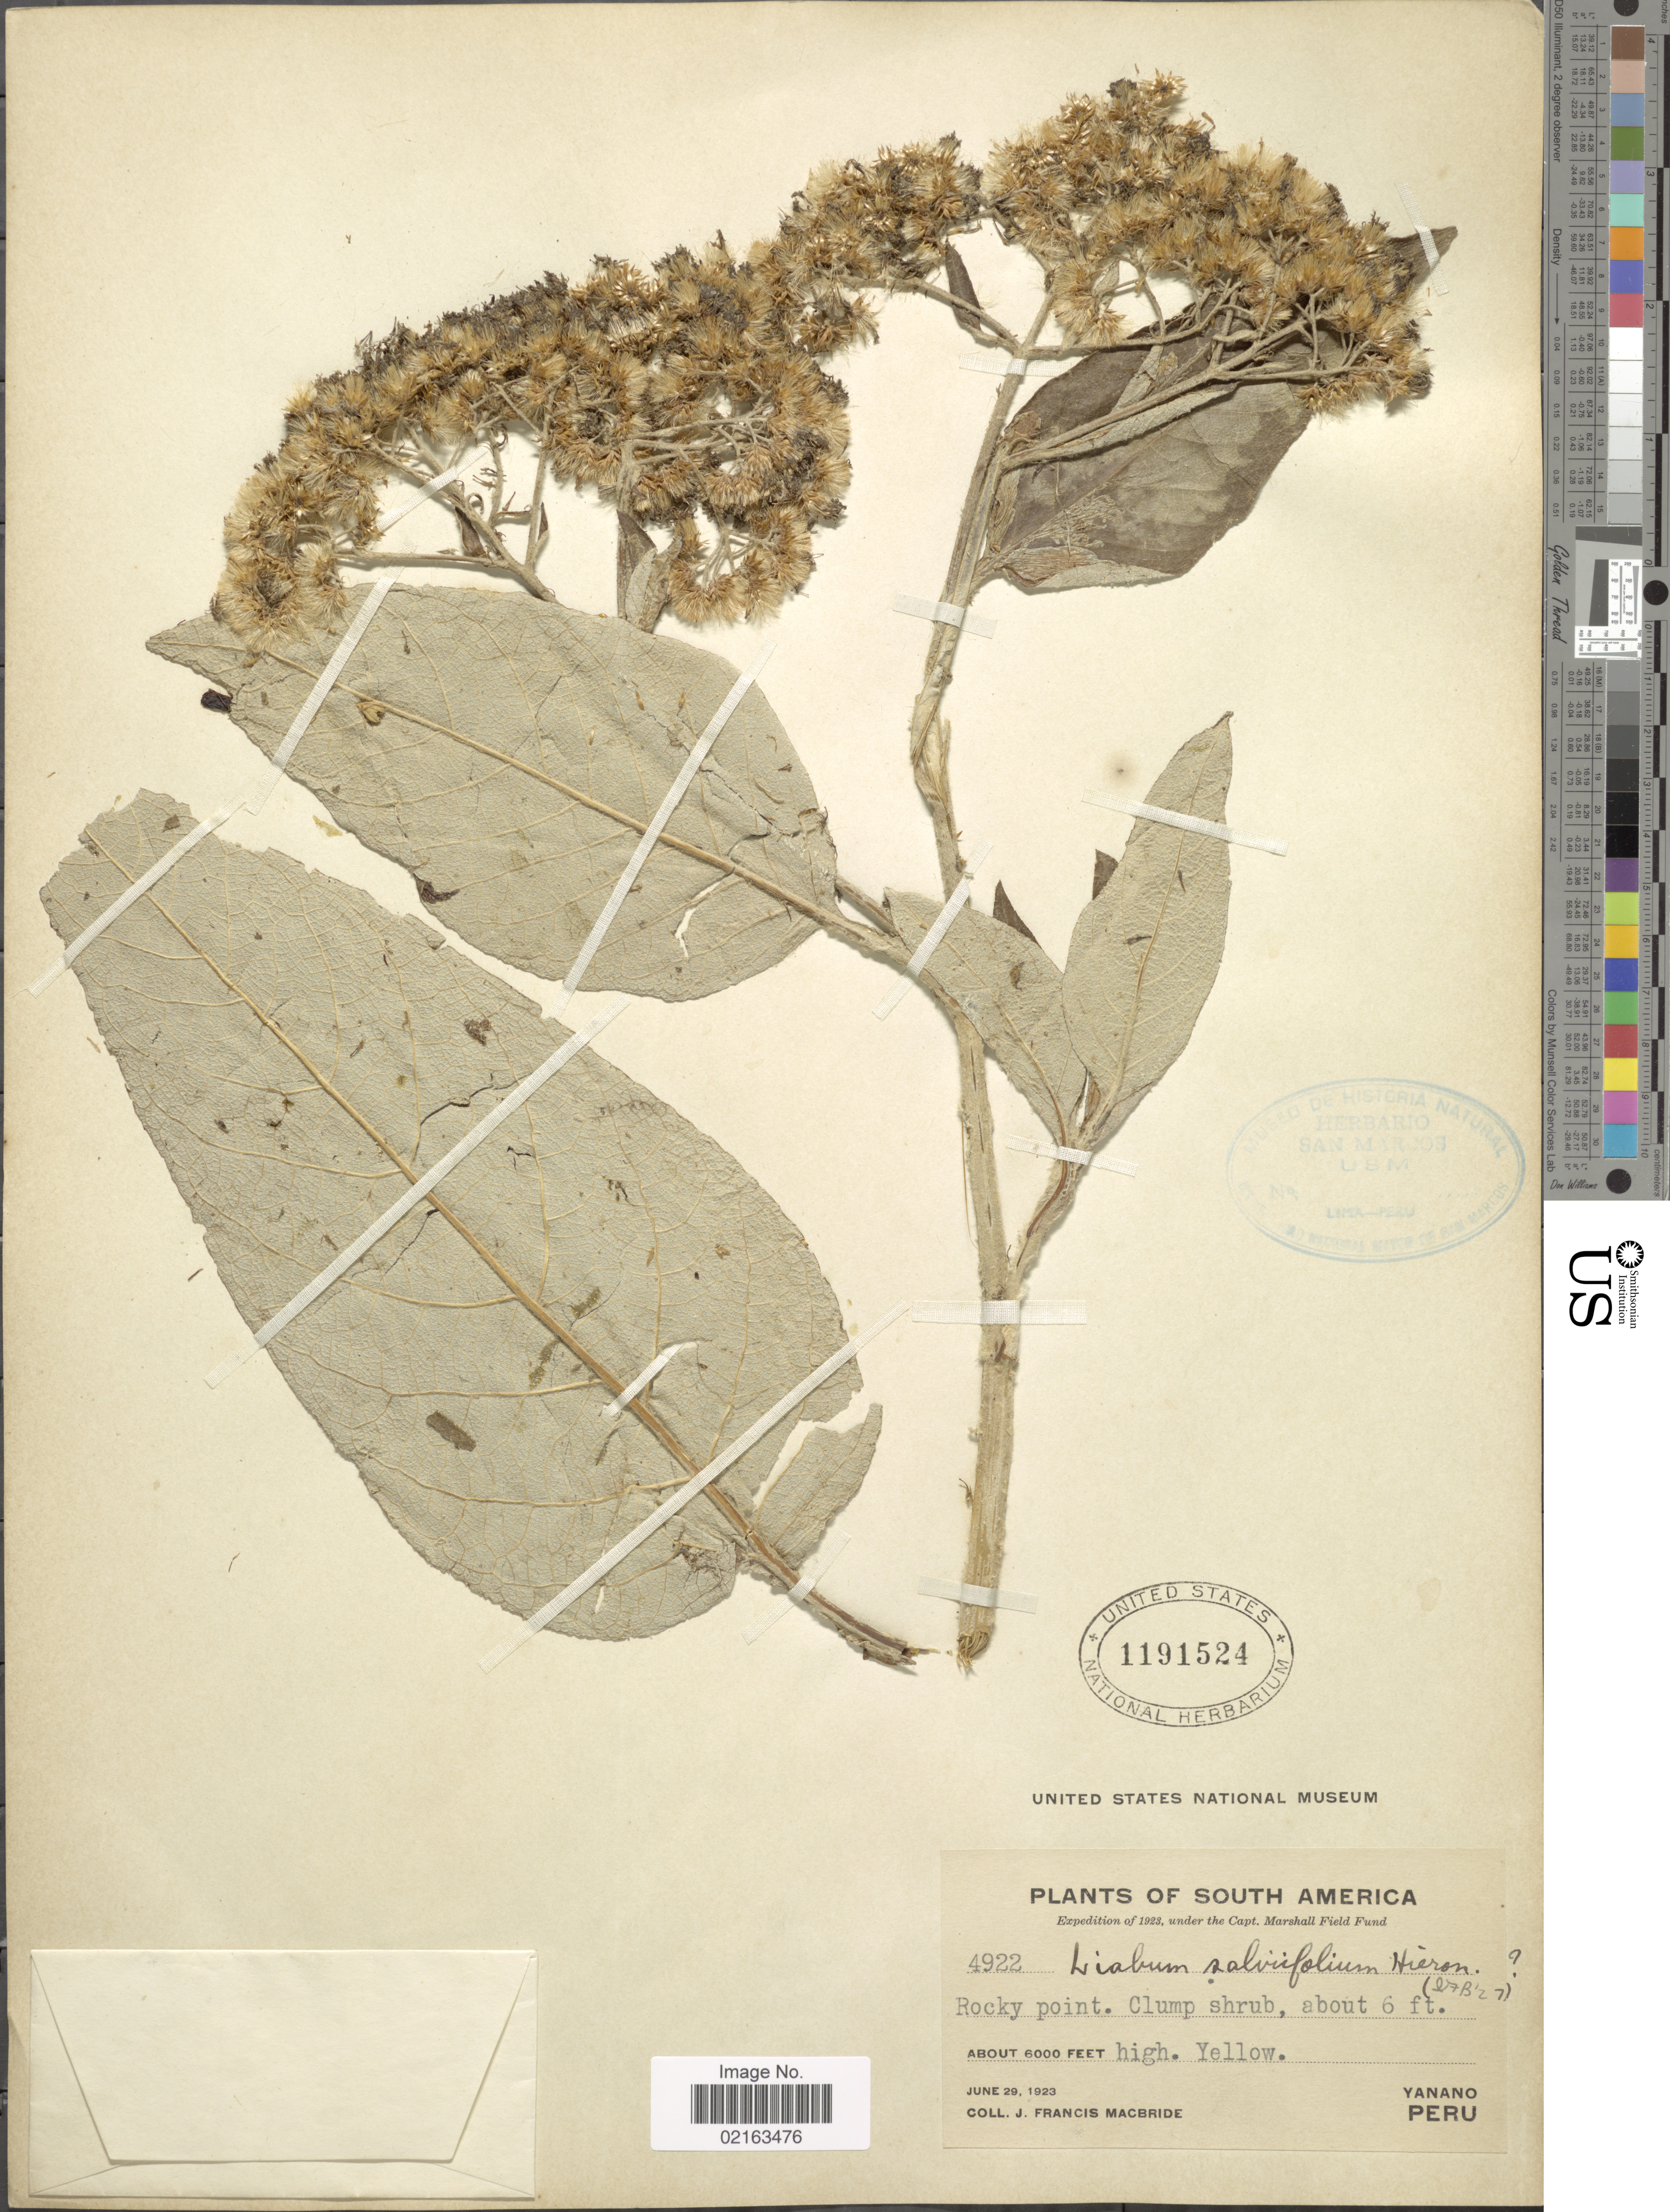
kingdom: Plantae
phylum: Tracheophyta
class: Magnoliopsida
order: Asterales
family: Asteraceae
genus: Ferreyranthus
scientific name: Ferreyranthus verbascifolius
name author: (Kunth) H. Rob. & Brettell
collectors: J. F. Macbride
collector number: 4922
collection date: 1923-06-29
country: Peru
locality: Rocky point. Yanano. Peru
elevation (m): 1829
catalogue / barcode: US 1191524